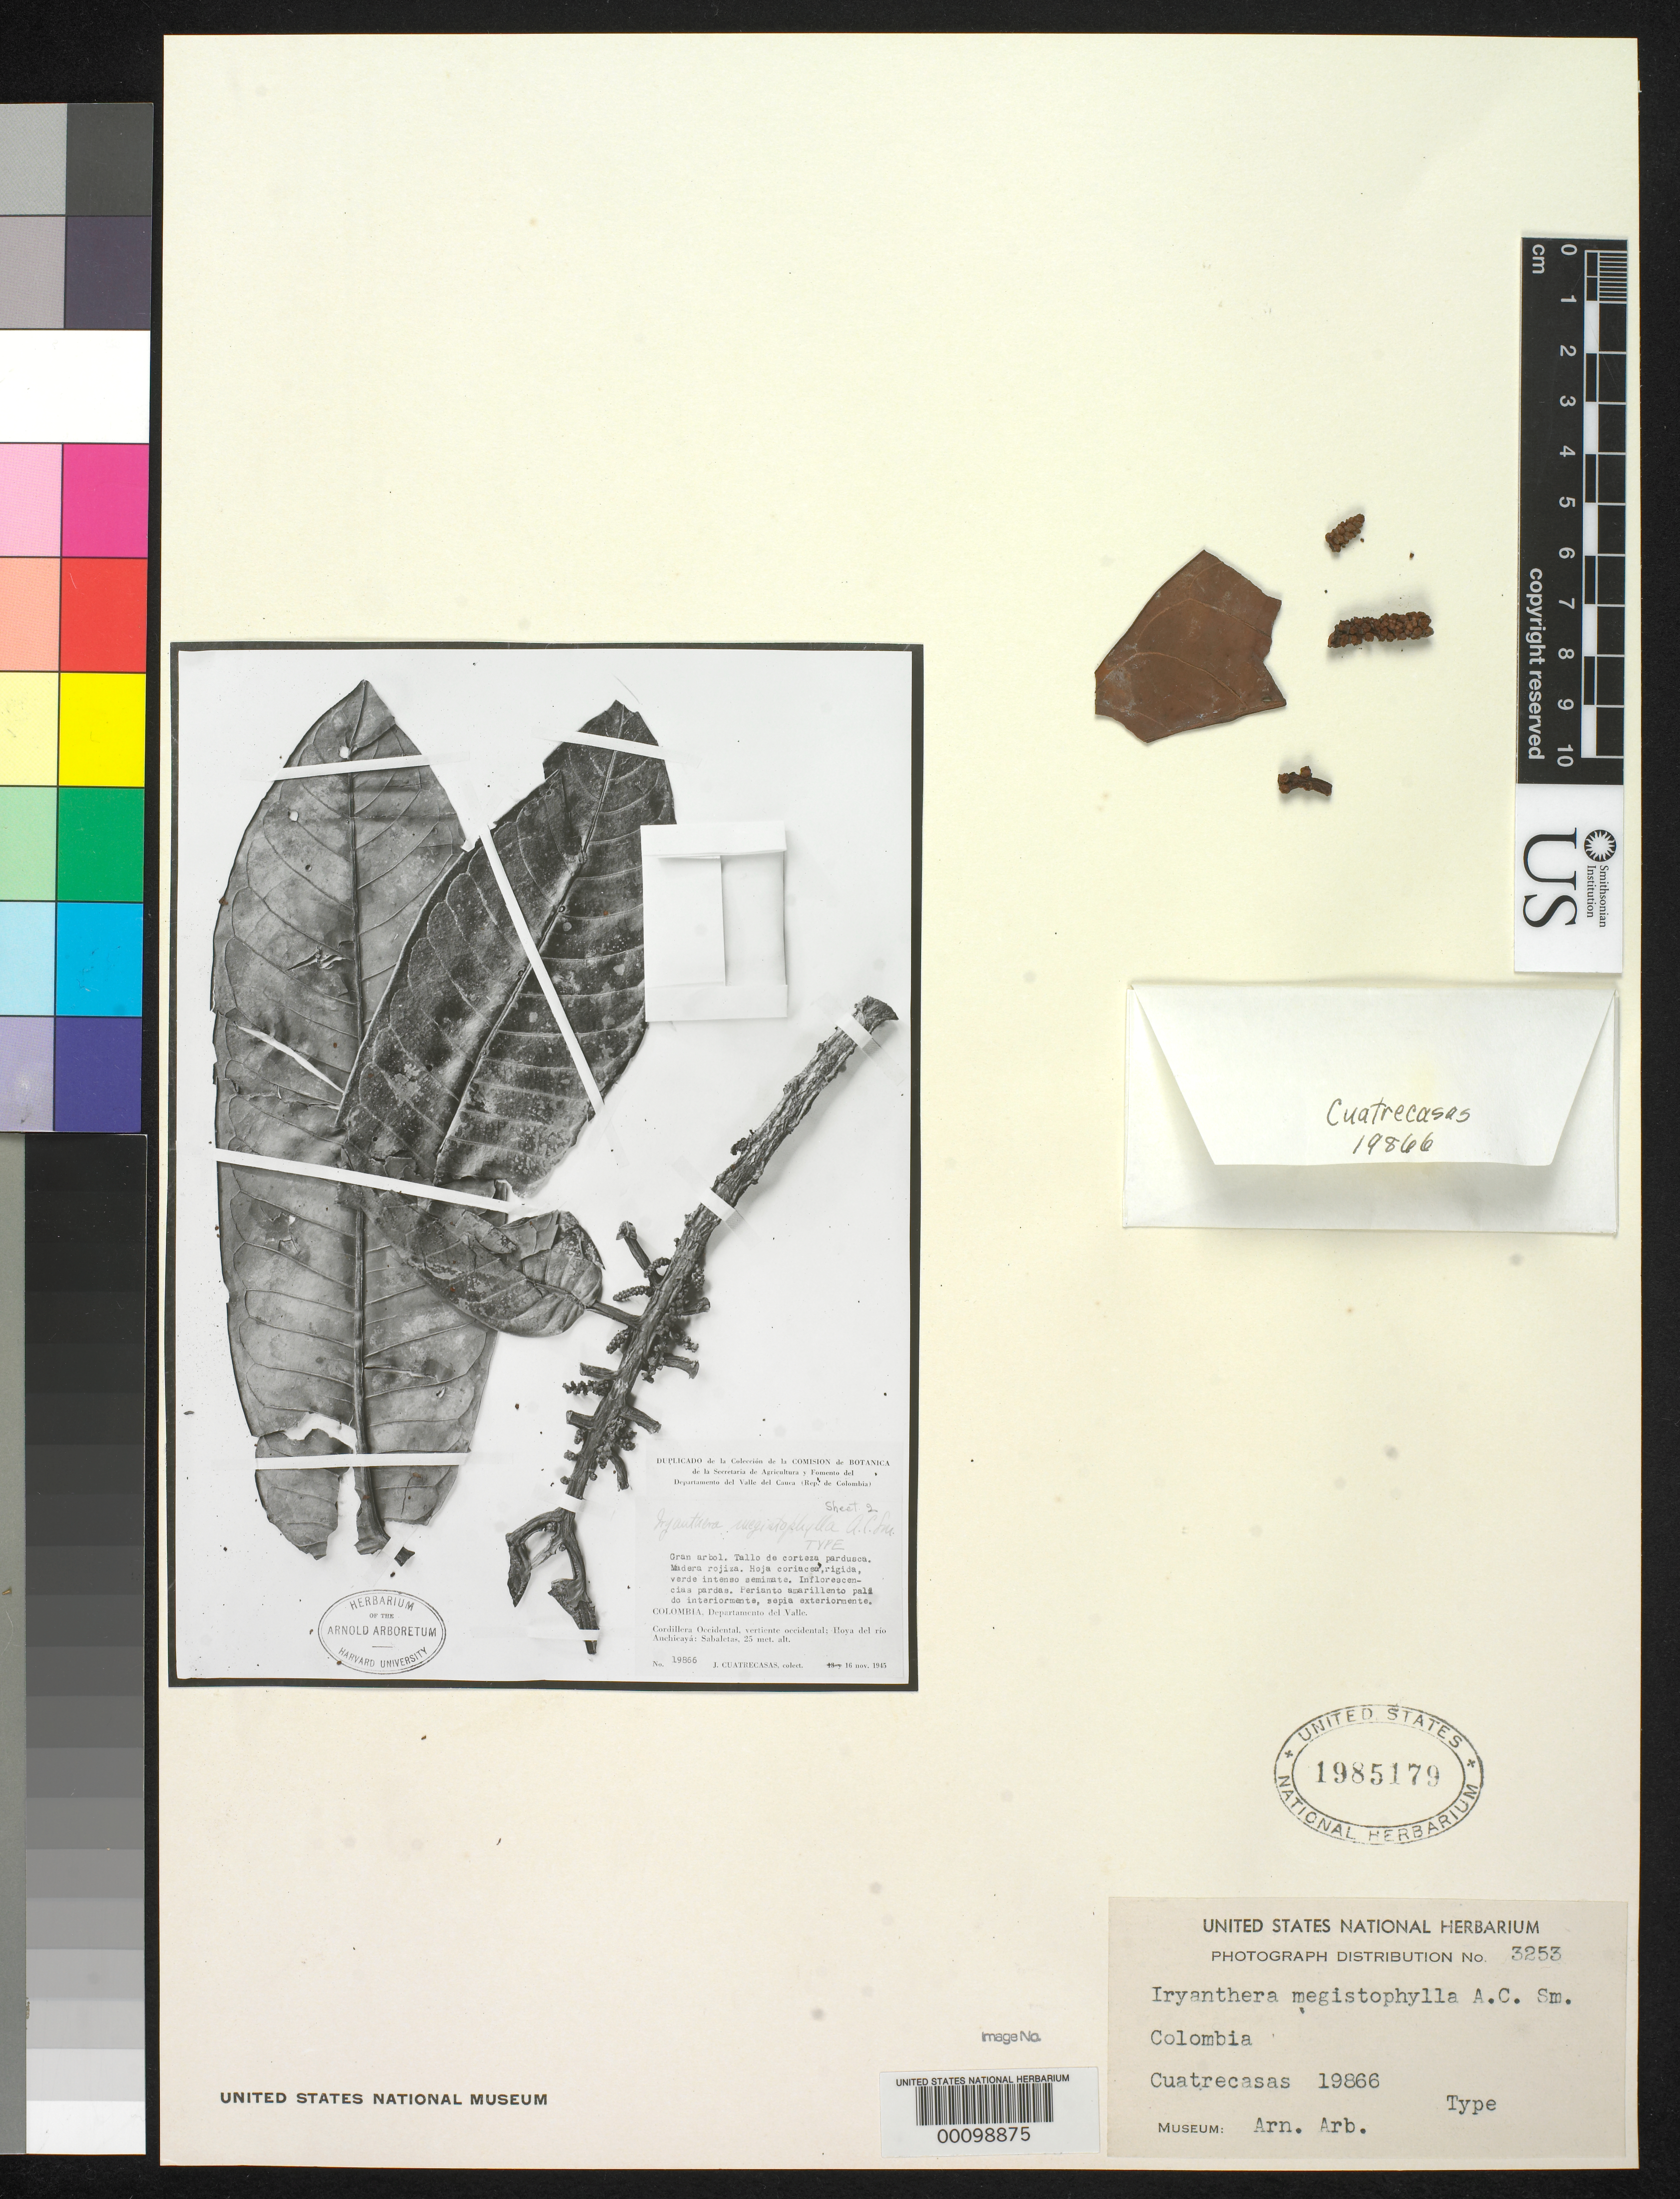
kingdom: Plantae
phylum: Tracheophyta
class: Magnoliopsida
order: Magnoliales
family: Myristicaceae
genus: Iryanthera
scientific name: Iryanthera megistophylla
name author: A.C. Sm.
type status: Isotype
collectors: J. Cuatrecasas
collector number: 19866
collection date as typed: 16 Nov 1945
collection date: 1945-11-16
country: Colombia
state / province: Valle del Cauca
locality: Hoya del Rio Anchicaya, Sabaletas.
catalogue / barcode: US 1985179